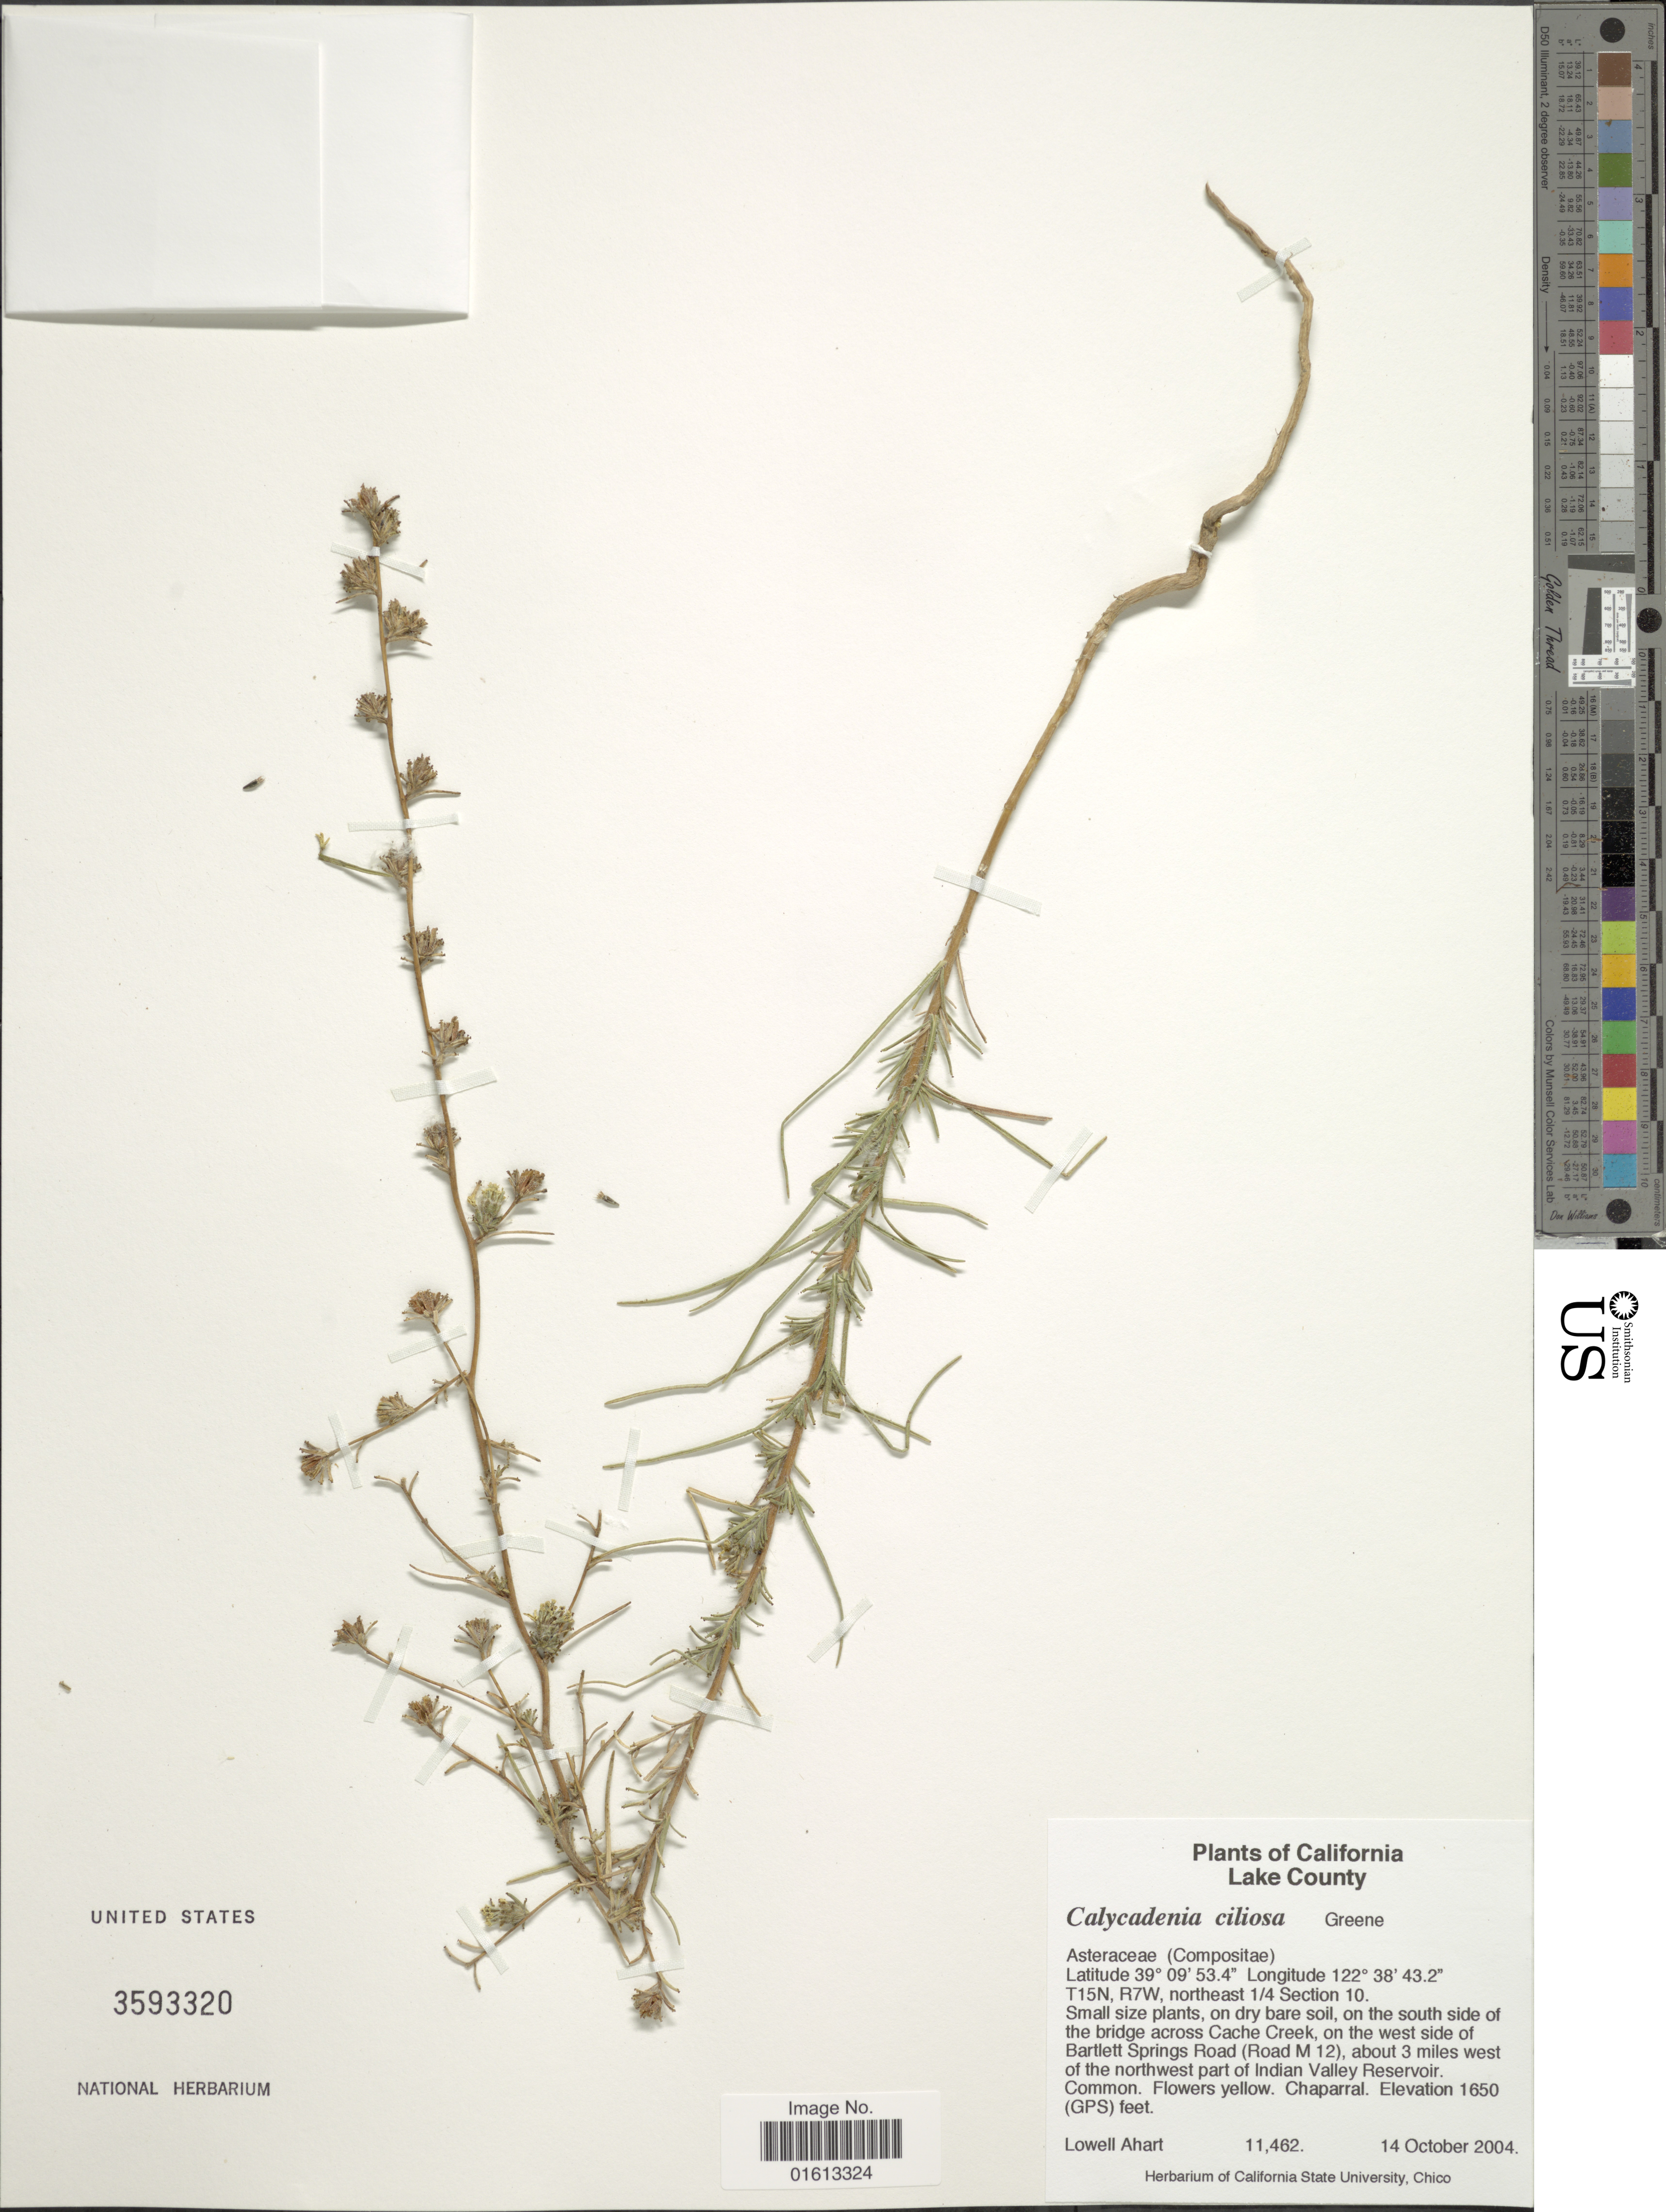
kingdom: Plantae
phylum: Tracheophyta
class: Magnoliopsida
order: Asterales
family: Asteraceae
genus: Calycadenia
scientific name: Calycadenia ciliosa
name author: Greene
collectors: L. Ahart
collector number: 11462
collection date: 2007-10-14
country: United States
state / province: California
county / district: Lake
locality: Lake County, T15N, R7W, northeast 1/4 Section 10, on the south side of the bridge across Cache Creek, on the west side of Bartlett Springs Road (Road M 12), about 3 miles west of the Northwest part of Indian Valley Reservoir, Chaparral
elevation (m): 503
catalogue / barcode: US 3593320